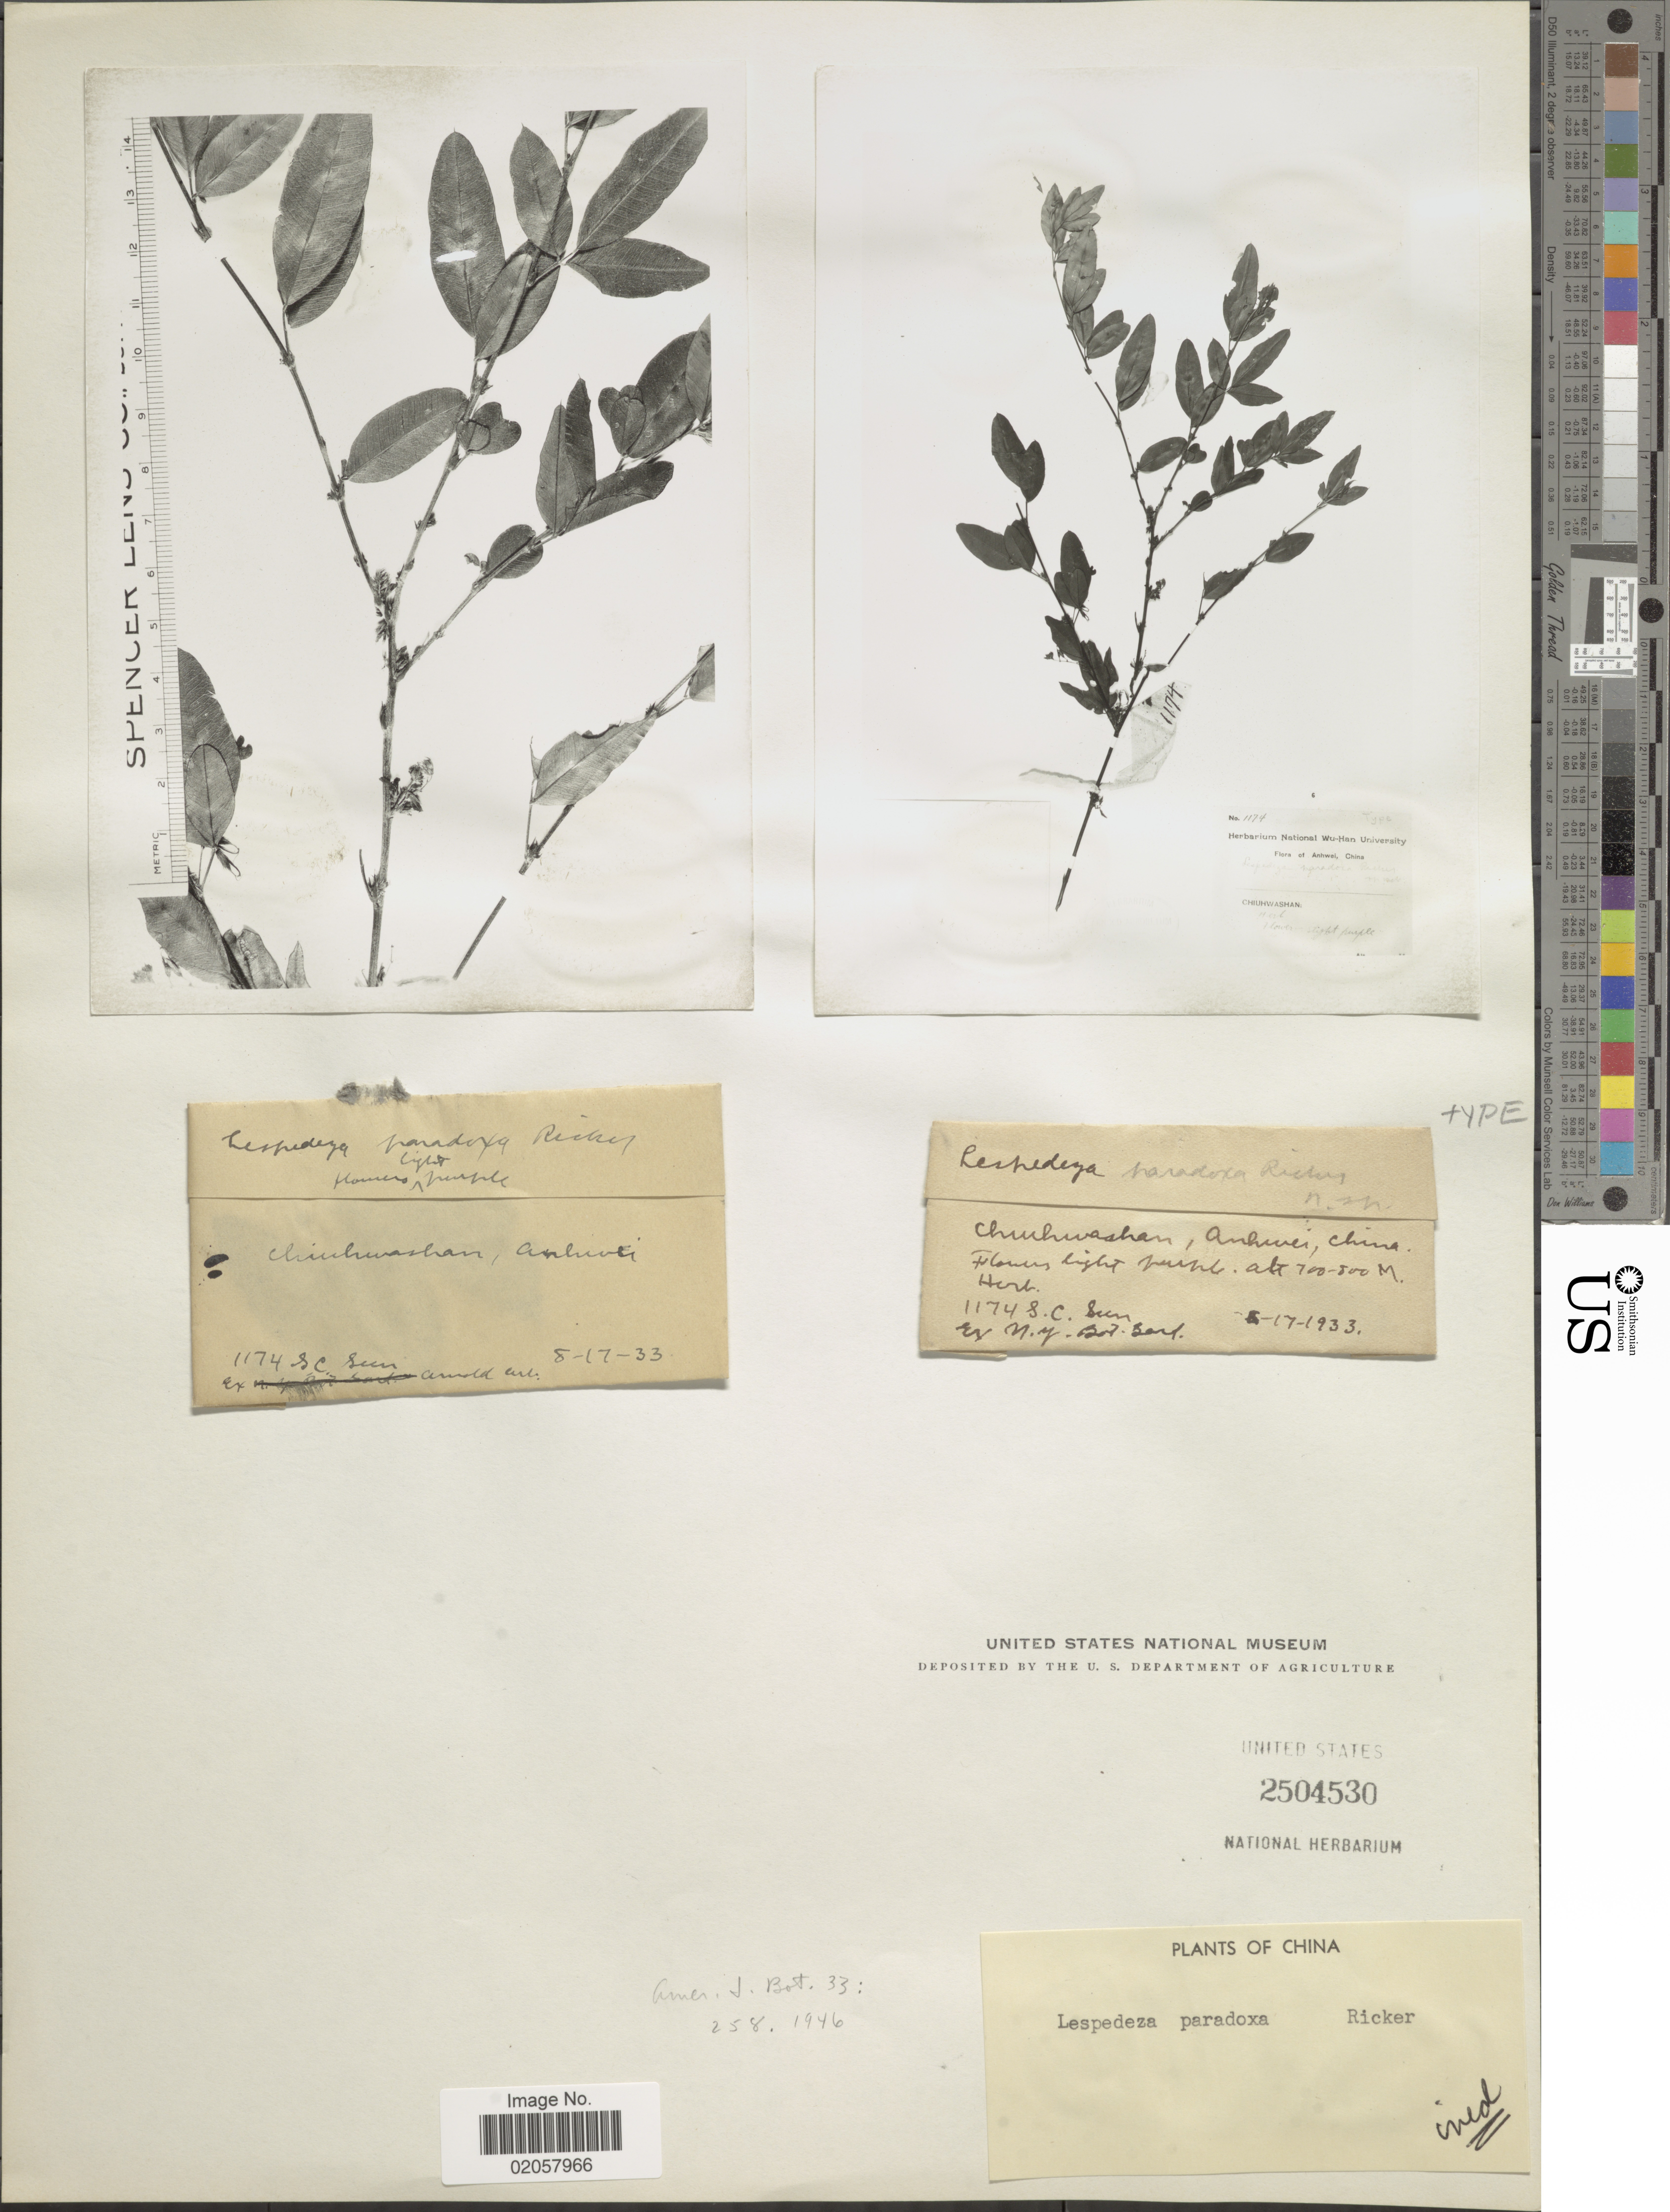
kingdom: Plantae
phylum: Tracheophyta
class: Magnoliopsida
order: Fabales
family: Fabaceae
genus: Lespedeza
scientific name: Lespedeza paradoxa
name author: Ricker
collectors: S. C. Sun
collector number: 1174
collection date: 1933-08-17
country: China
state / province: Anhui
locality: Chuhwashan [interpreted]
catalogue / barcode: US 2504530